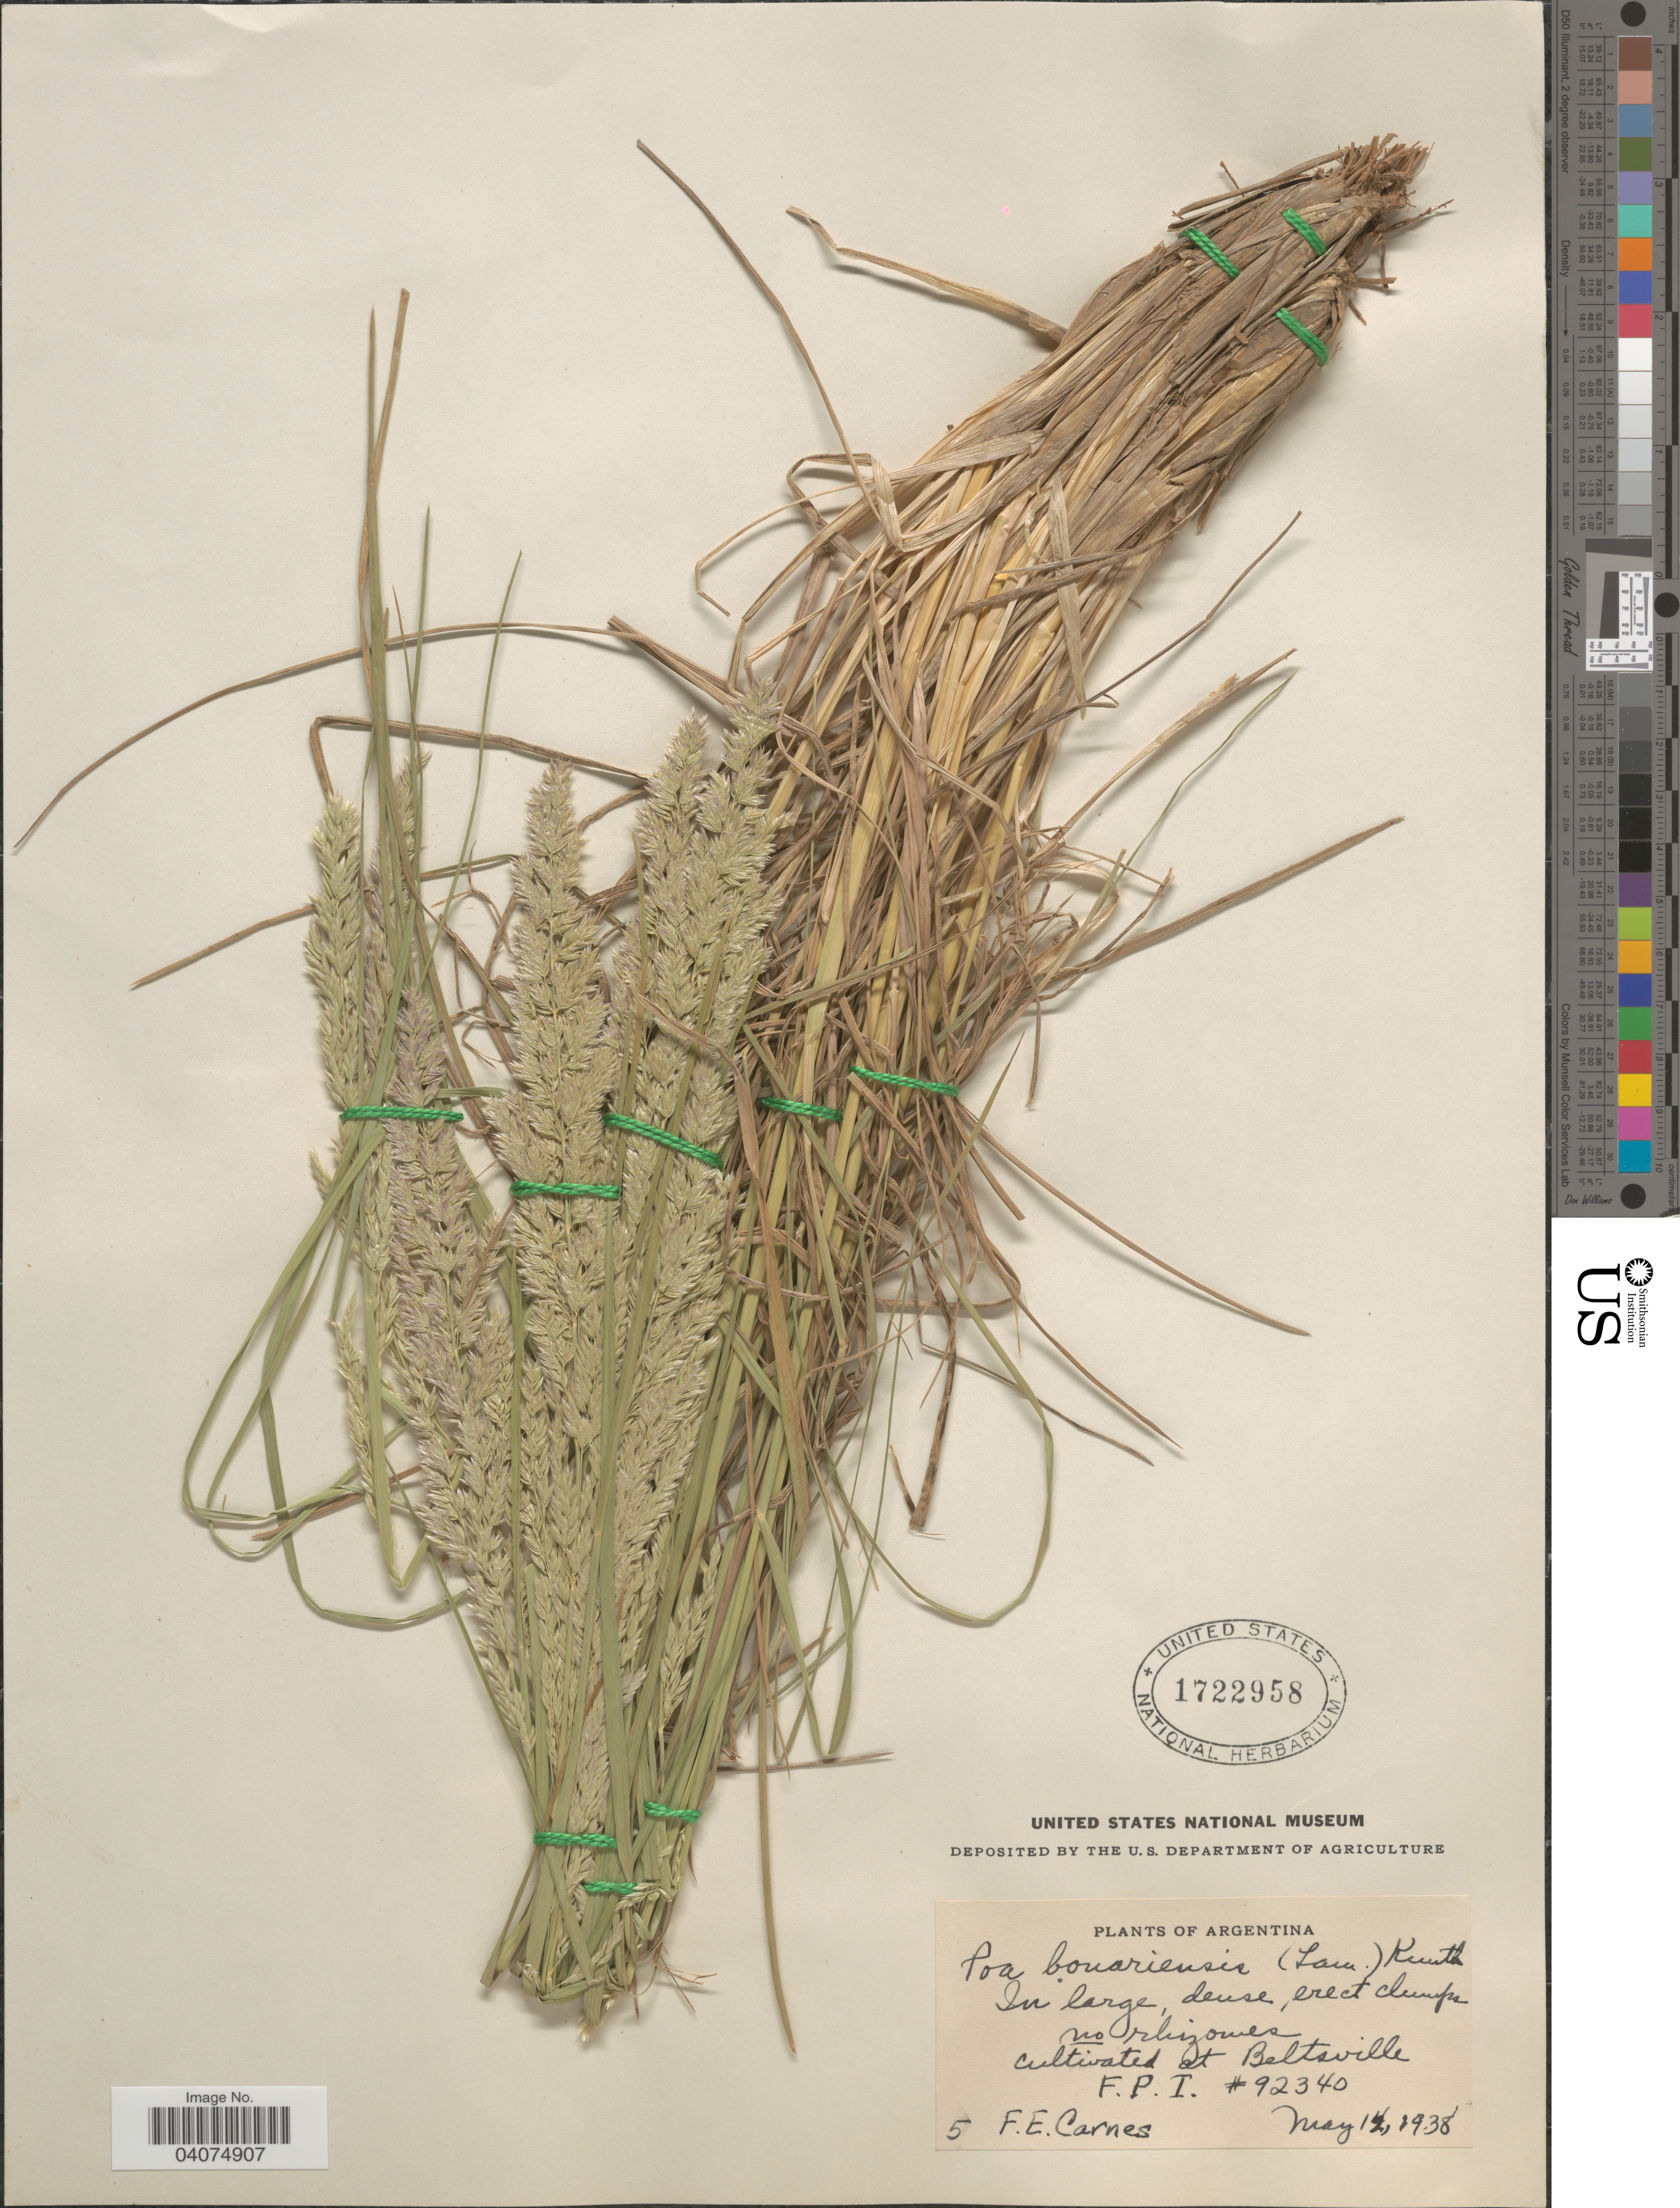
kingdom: Plantae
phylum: Tracheophyta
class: Liliopsida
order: Poales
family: Poaceae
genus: Poa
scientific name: Poa bonariensis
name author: (Lam.) Kunth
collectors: F. Carnes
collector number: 5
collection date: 1938-05-12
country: Argentina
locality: At Beltsville.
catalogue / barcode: US 1722958